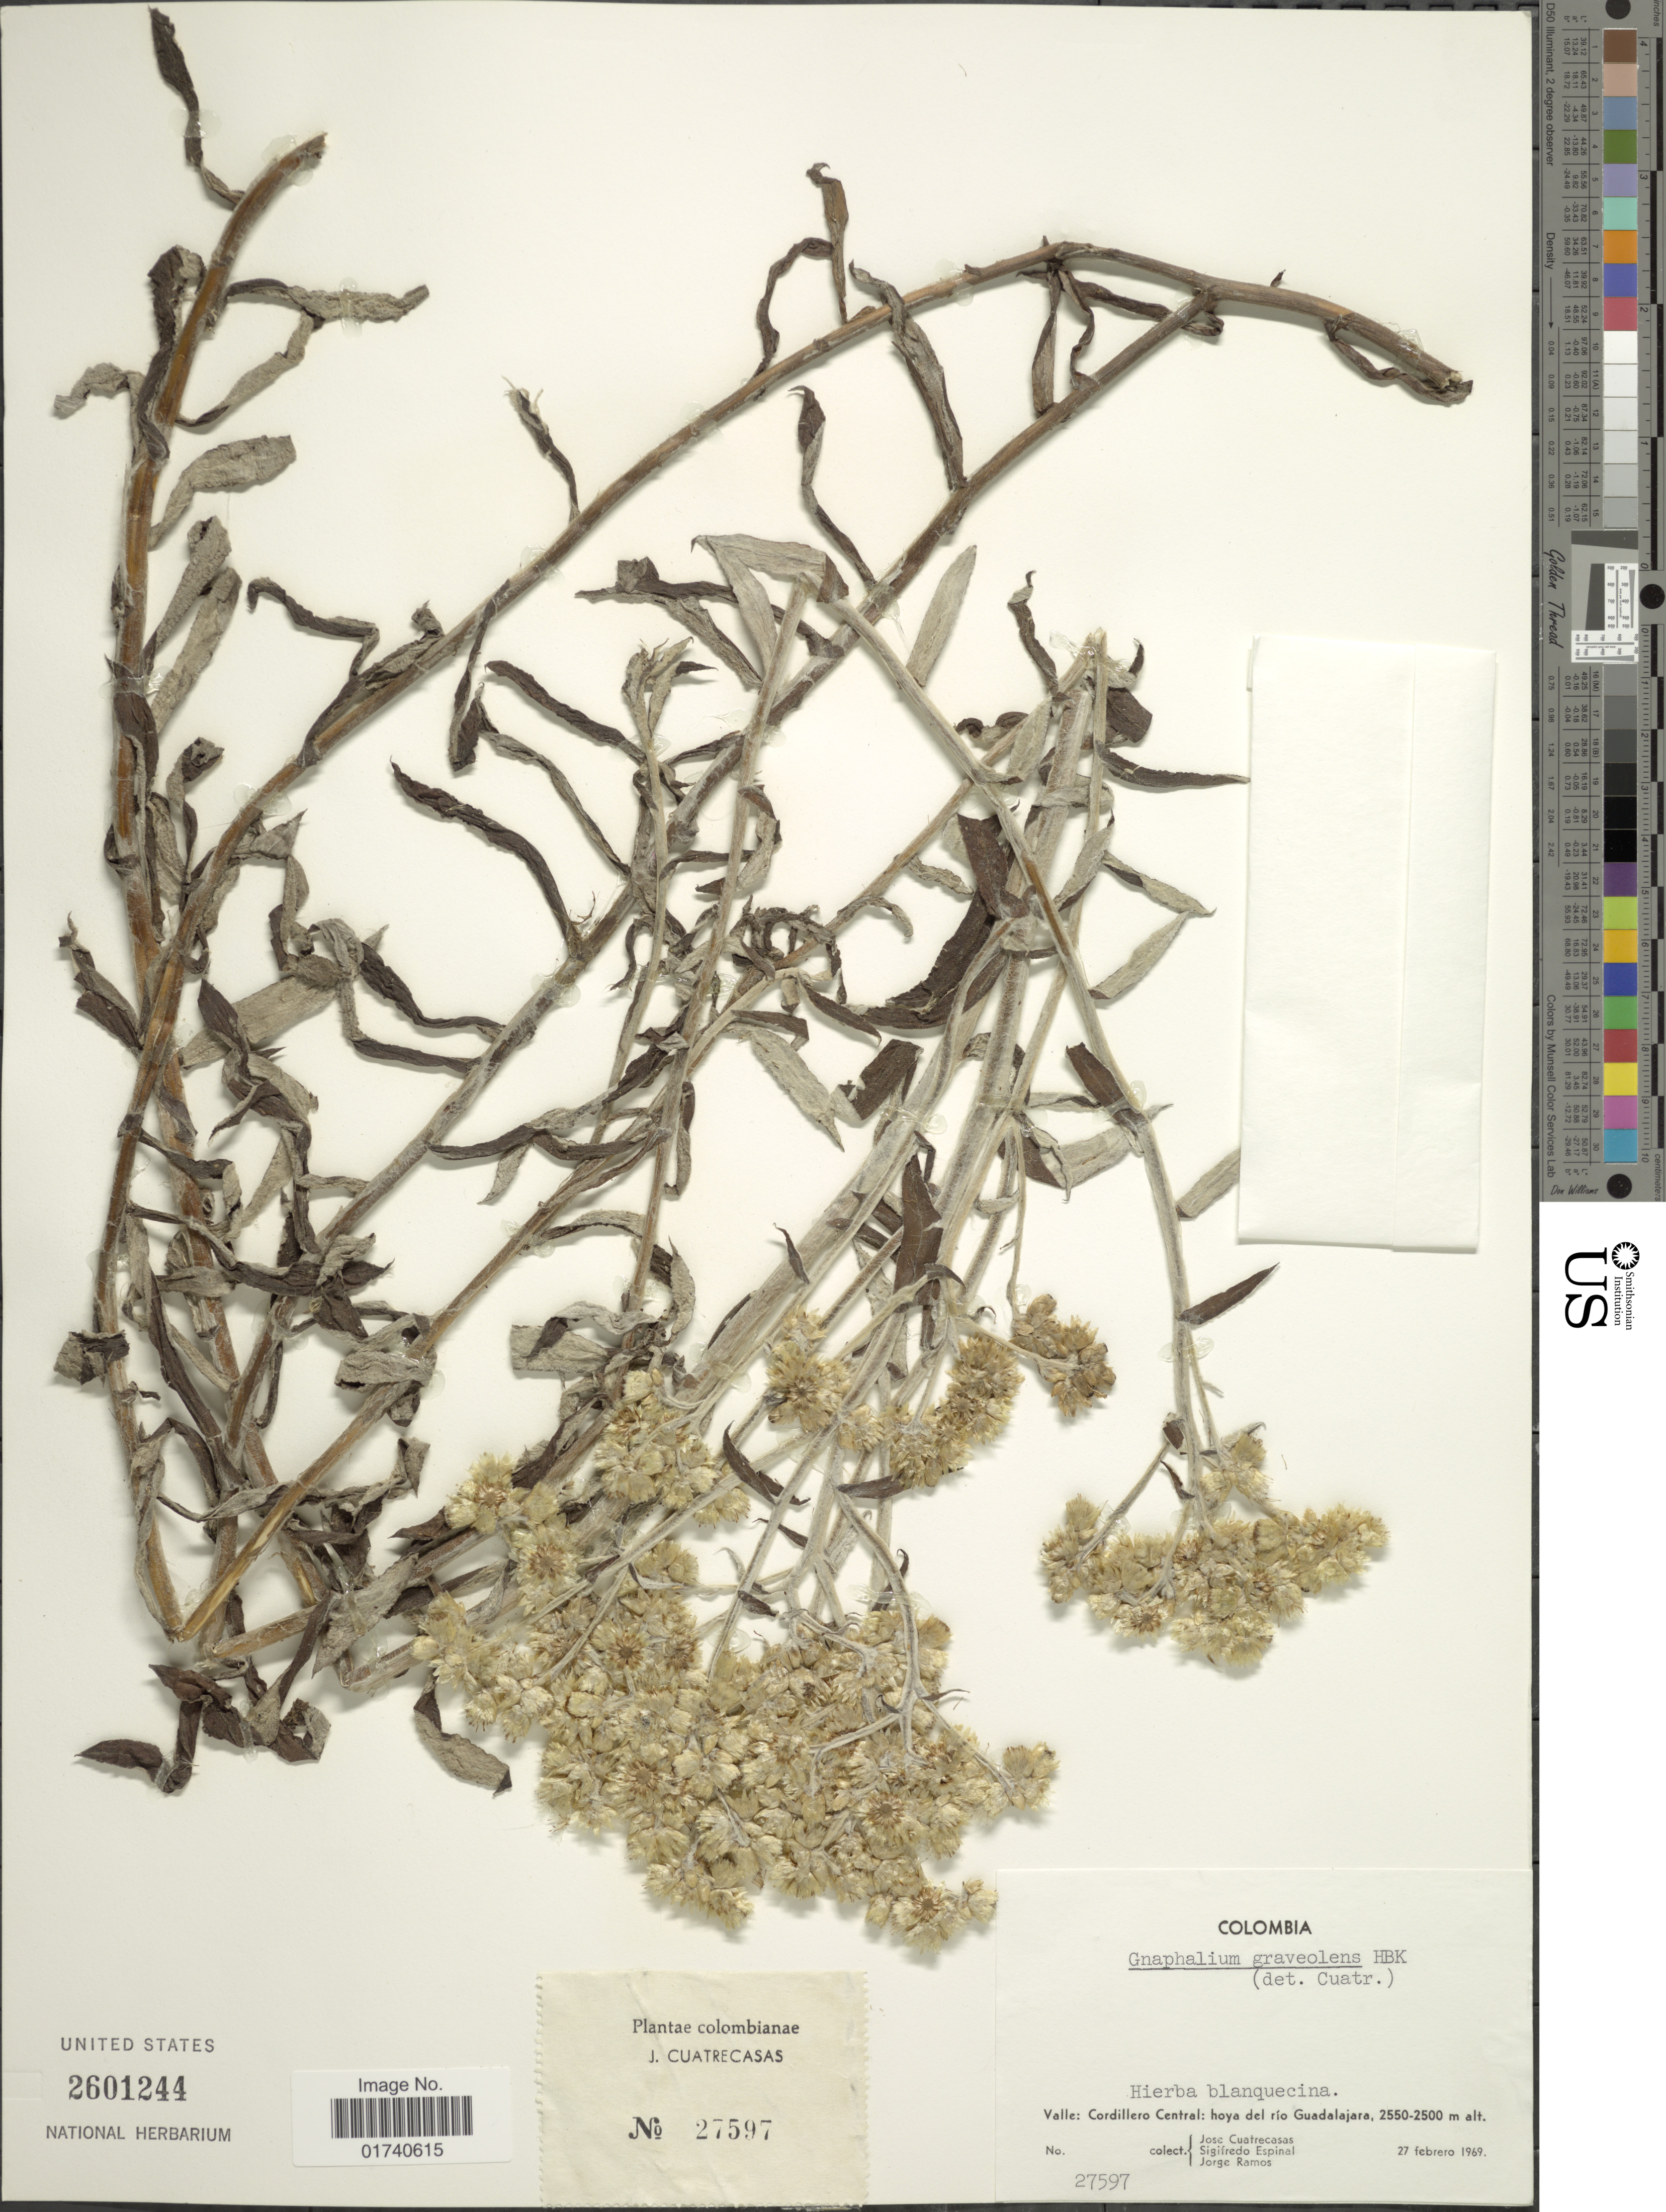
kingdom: Plantae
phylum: Tracheophyta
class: Magnoliopsida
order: Asterales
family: Asteraceae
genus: Pseudognaphalium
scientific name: Pseudognaphalium elegans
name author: (Kunth) Kartesz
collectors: J. Cuatrecasas, S. T. Espinal & J. Ramos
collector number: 27597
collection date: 1969-02-27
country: Colombia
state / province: Valle del Cauca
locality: Valle: Cordillera Central: hoya del rio Guadalajara.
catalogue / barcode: US 2601244